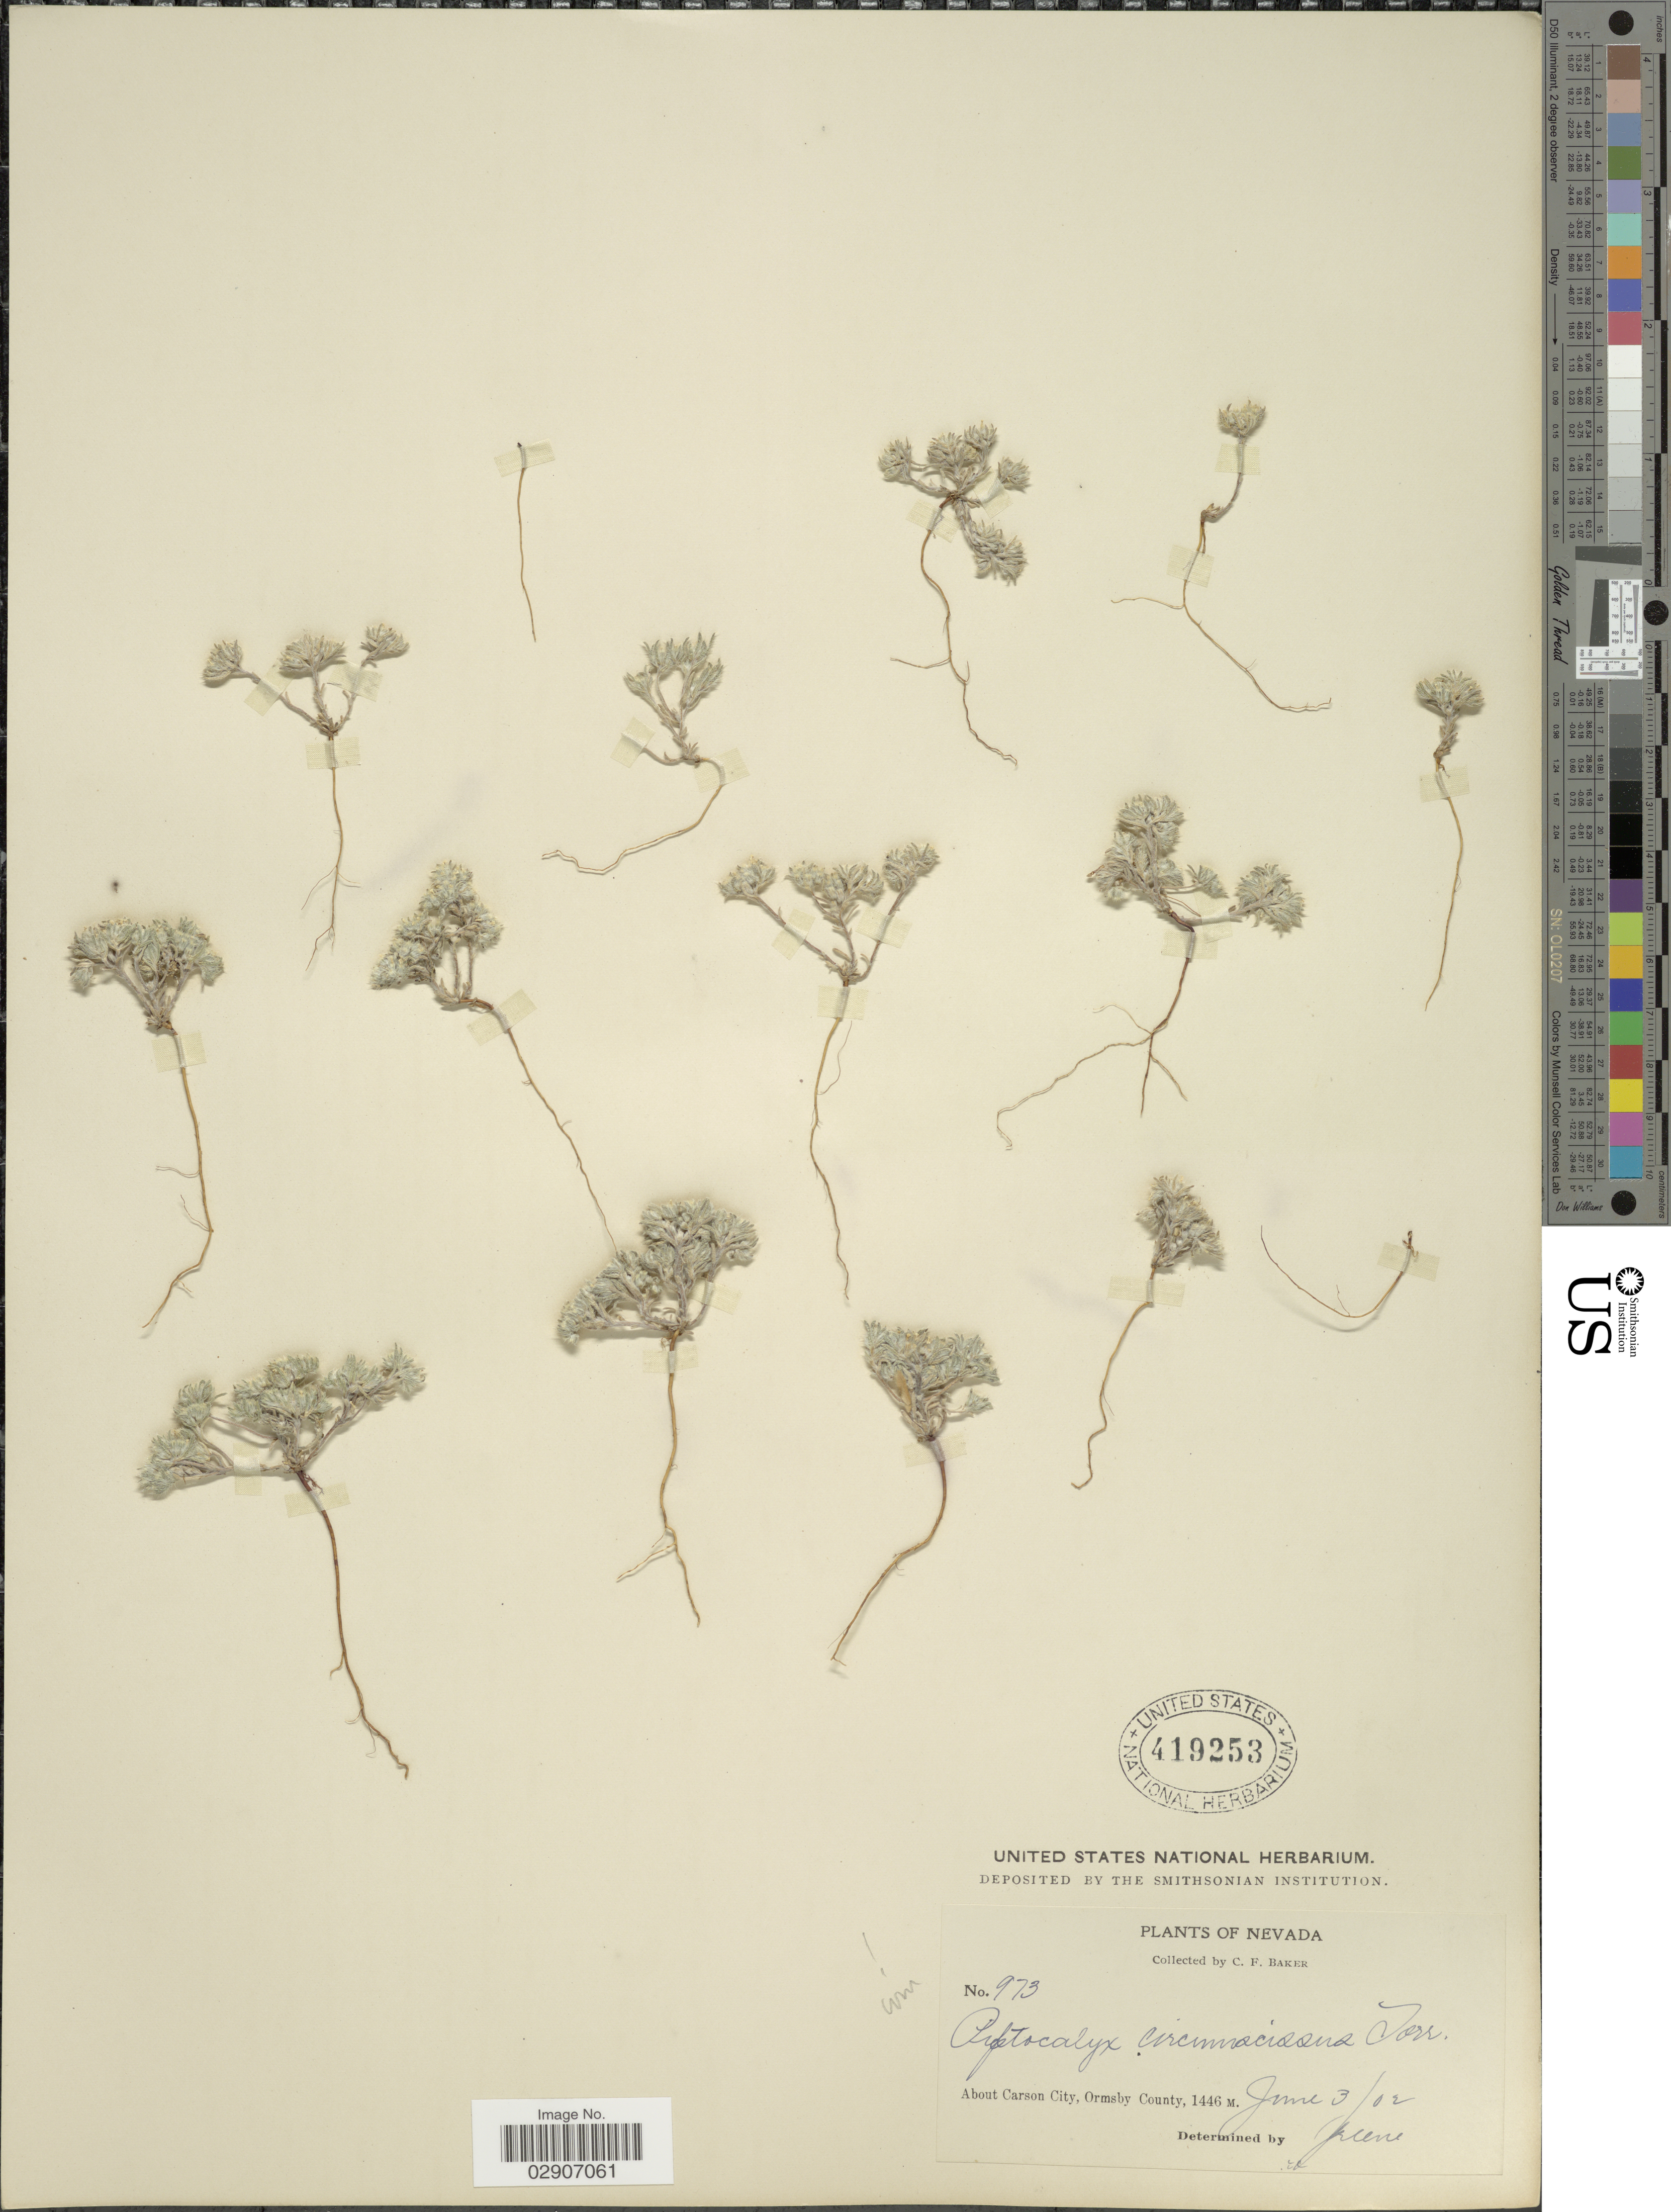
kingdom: Plantae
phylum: Tracheophyta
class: Magnoliopsida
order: Boraginales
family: Boraginaceae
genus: Cryptantha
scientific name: Cryptantha circumscissa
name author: (Hook. & Arn.) I.M. Johnst.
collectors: C. F. Baker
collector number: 973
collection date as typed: Transcribed d/m/y: 3/6/2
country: United States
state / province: Nevada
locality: About Carson City, Ormsby County.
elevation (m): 1446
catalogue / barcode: US 419253